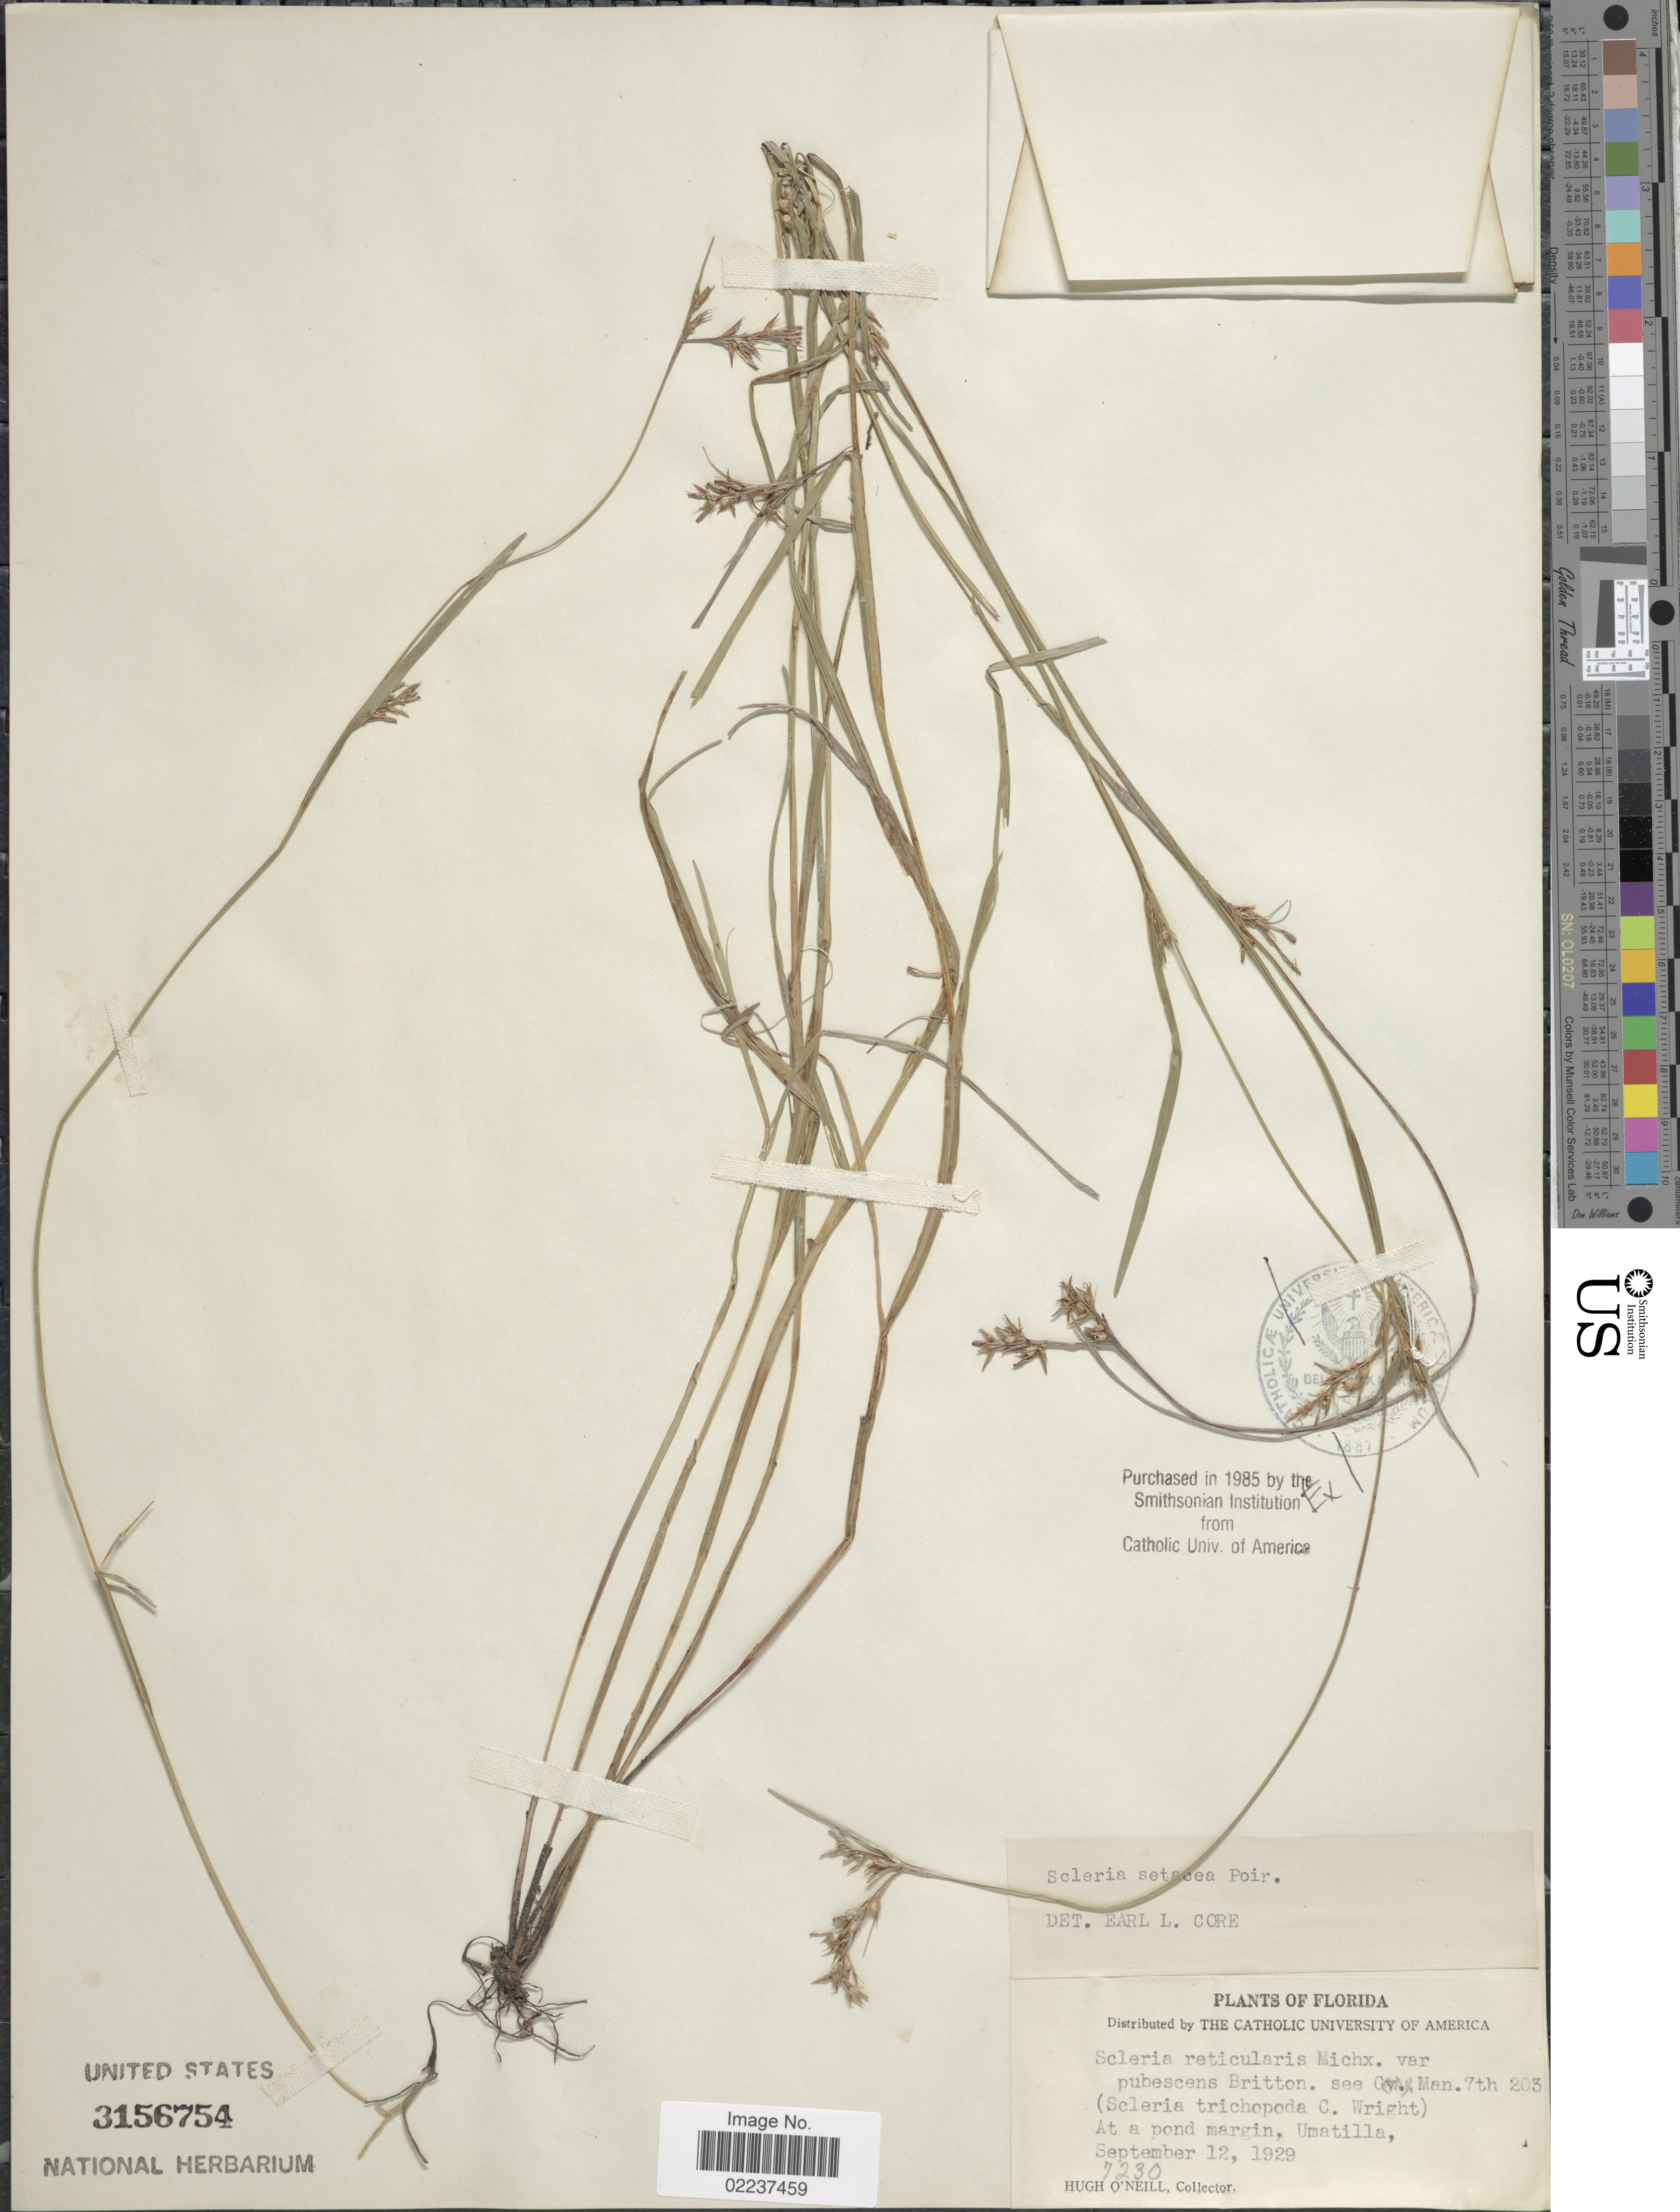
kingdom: Plantae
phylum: Tracheophyta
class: Liliopsida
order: Poales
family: Cyperaceae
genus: Scleria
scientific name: Scleria muehlenbergii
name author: Steud.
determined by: Strong, Mark T., (BOT), Smithsonian Institution - National Museum of Natural History (UNITED STATES)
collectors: H. O'Neill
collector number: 7230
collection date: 1929-09-12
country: United States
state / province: Florida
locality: At a pond margin, Umatilla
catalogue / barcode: US 3156754